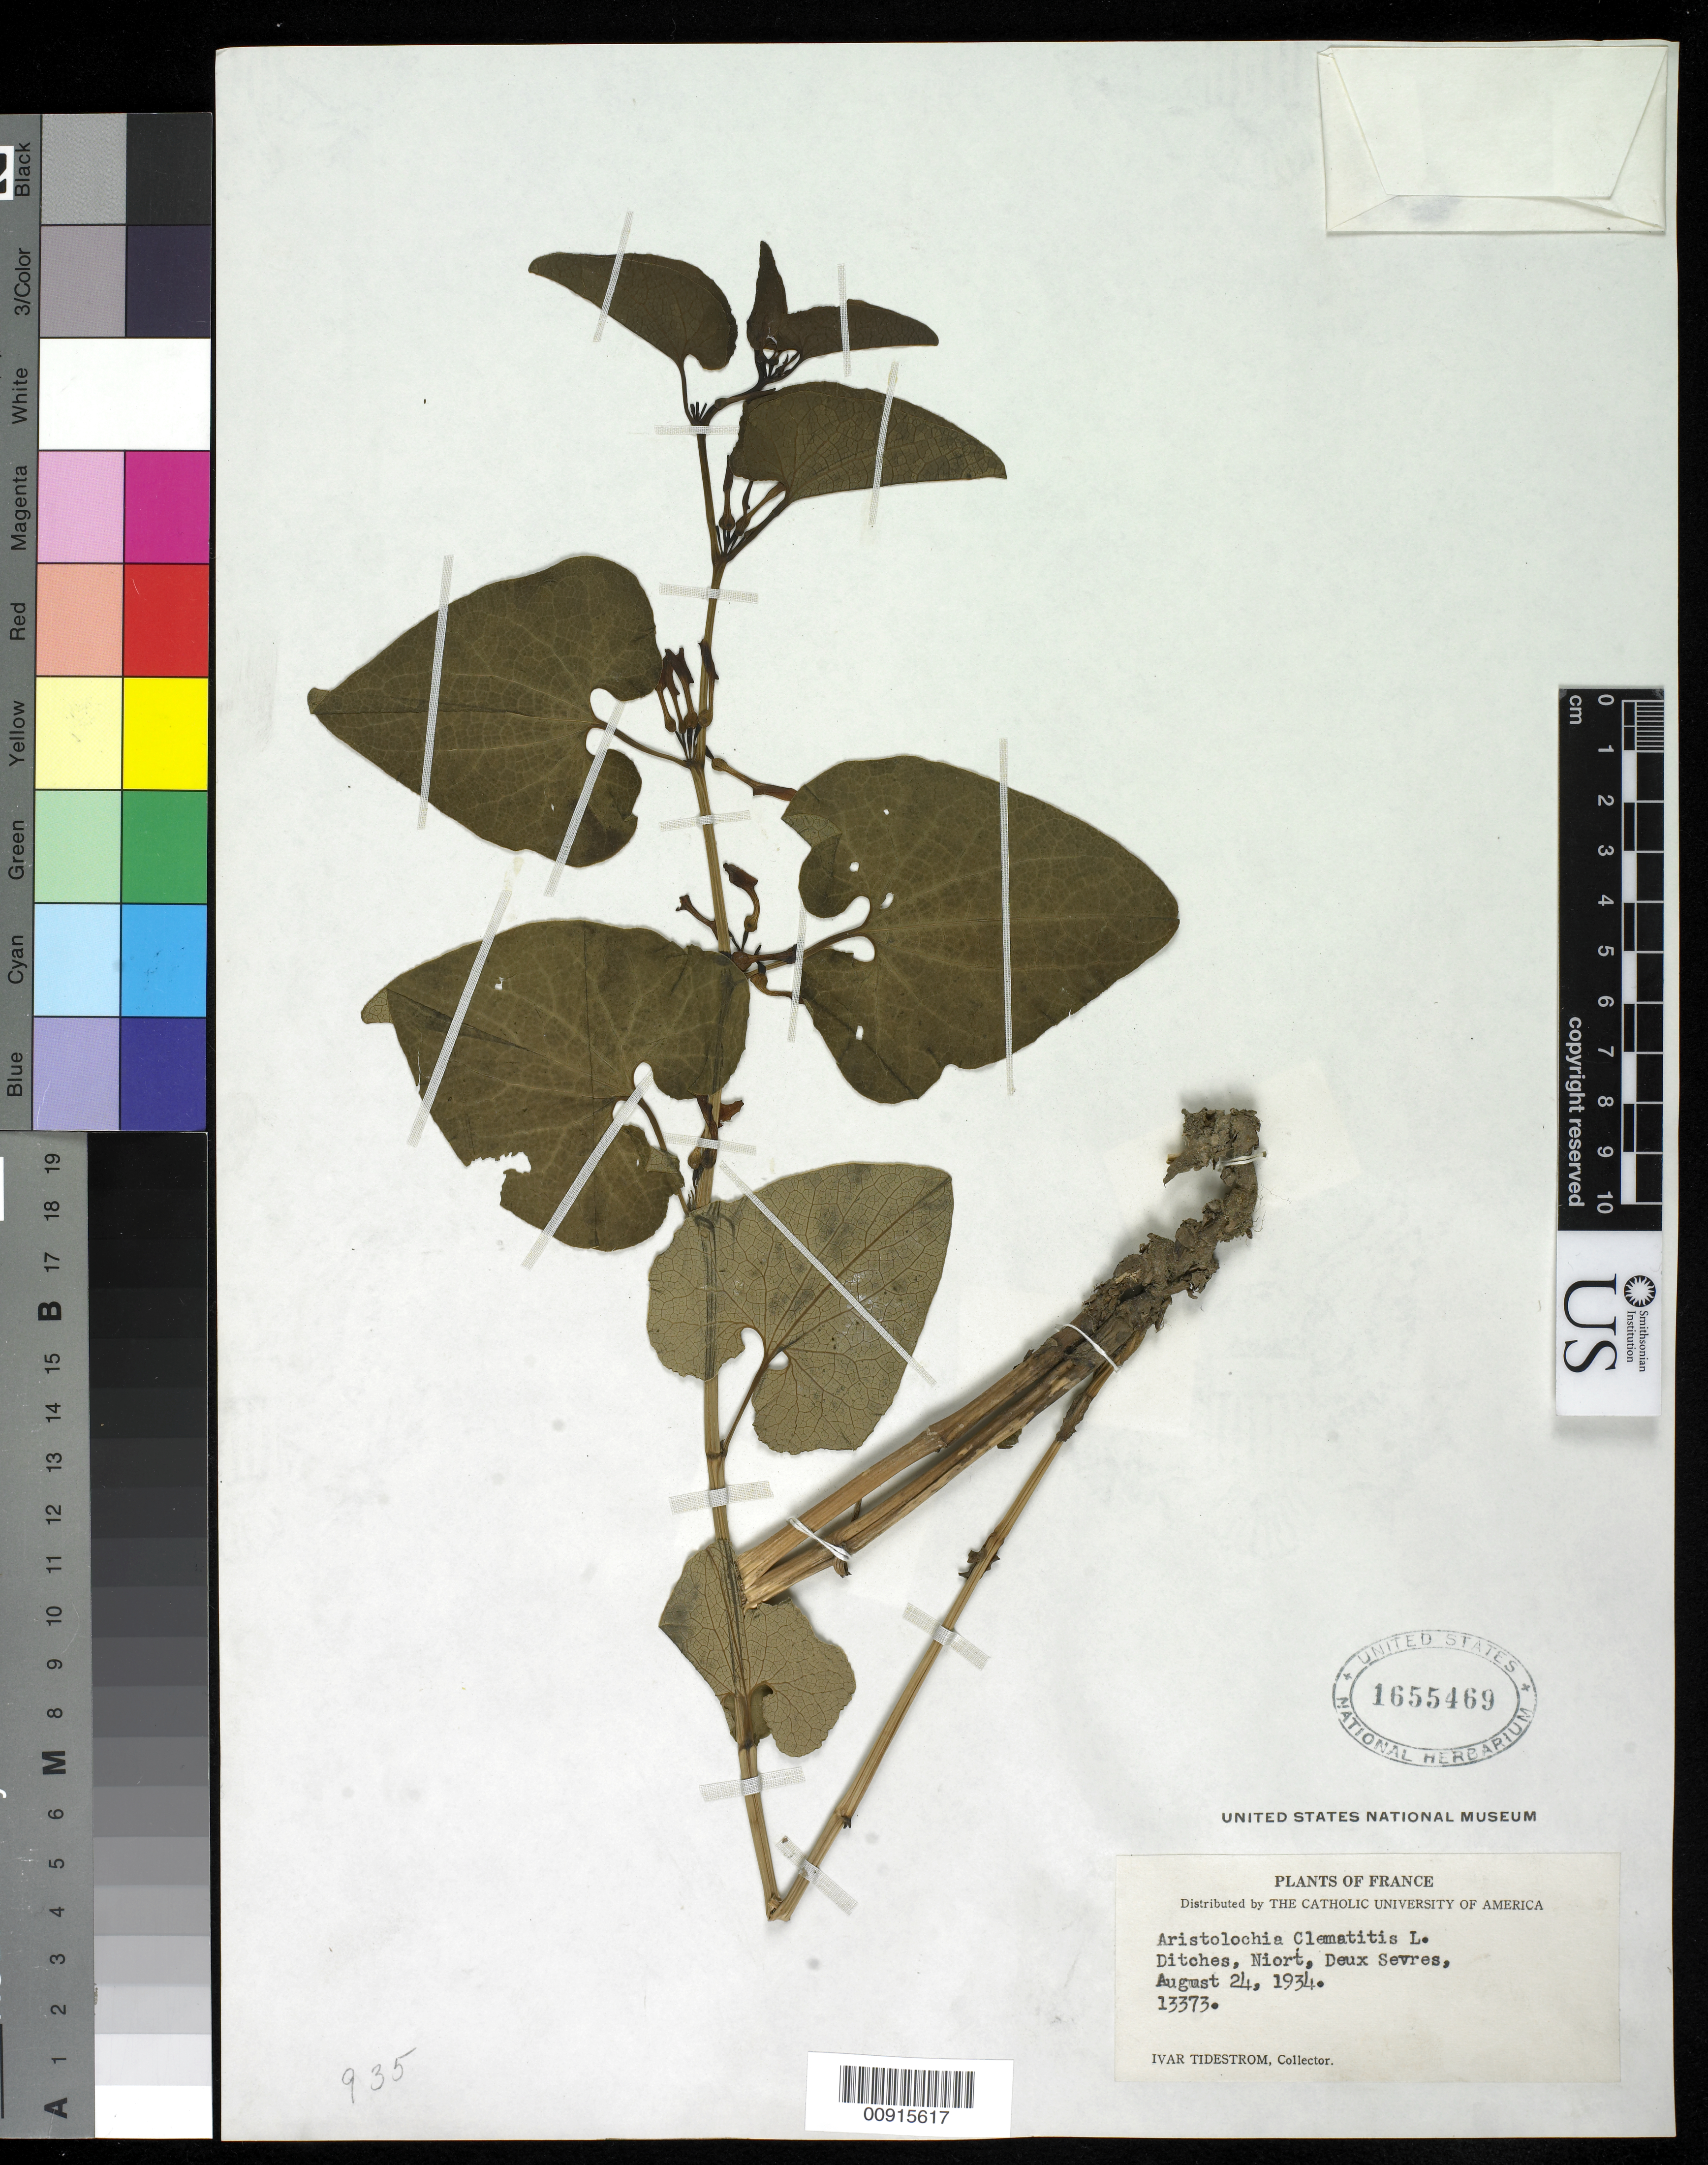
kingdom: Plantae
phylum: Tracheophyta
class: Magnoliopsida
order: Piperales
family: Aristolochiaceae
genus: Aristolochia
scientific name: Aristolochia clematitis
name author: L.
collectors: I. F. Tidestrom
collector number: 13373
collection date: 1934-08-24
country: France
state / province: Nouvelle-Aquitaine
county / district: Deux-Sèvres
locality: Niort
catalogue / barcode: US 1655469